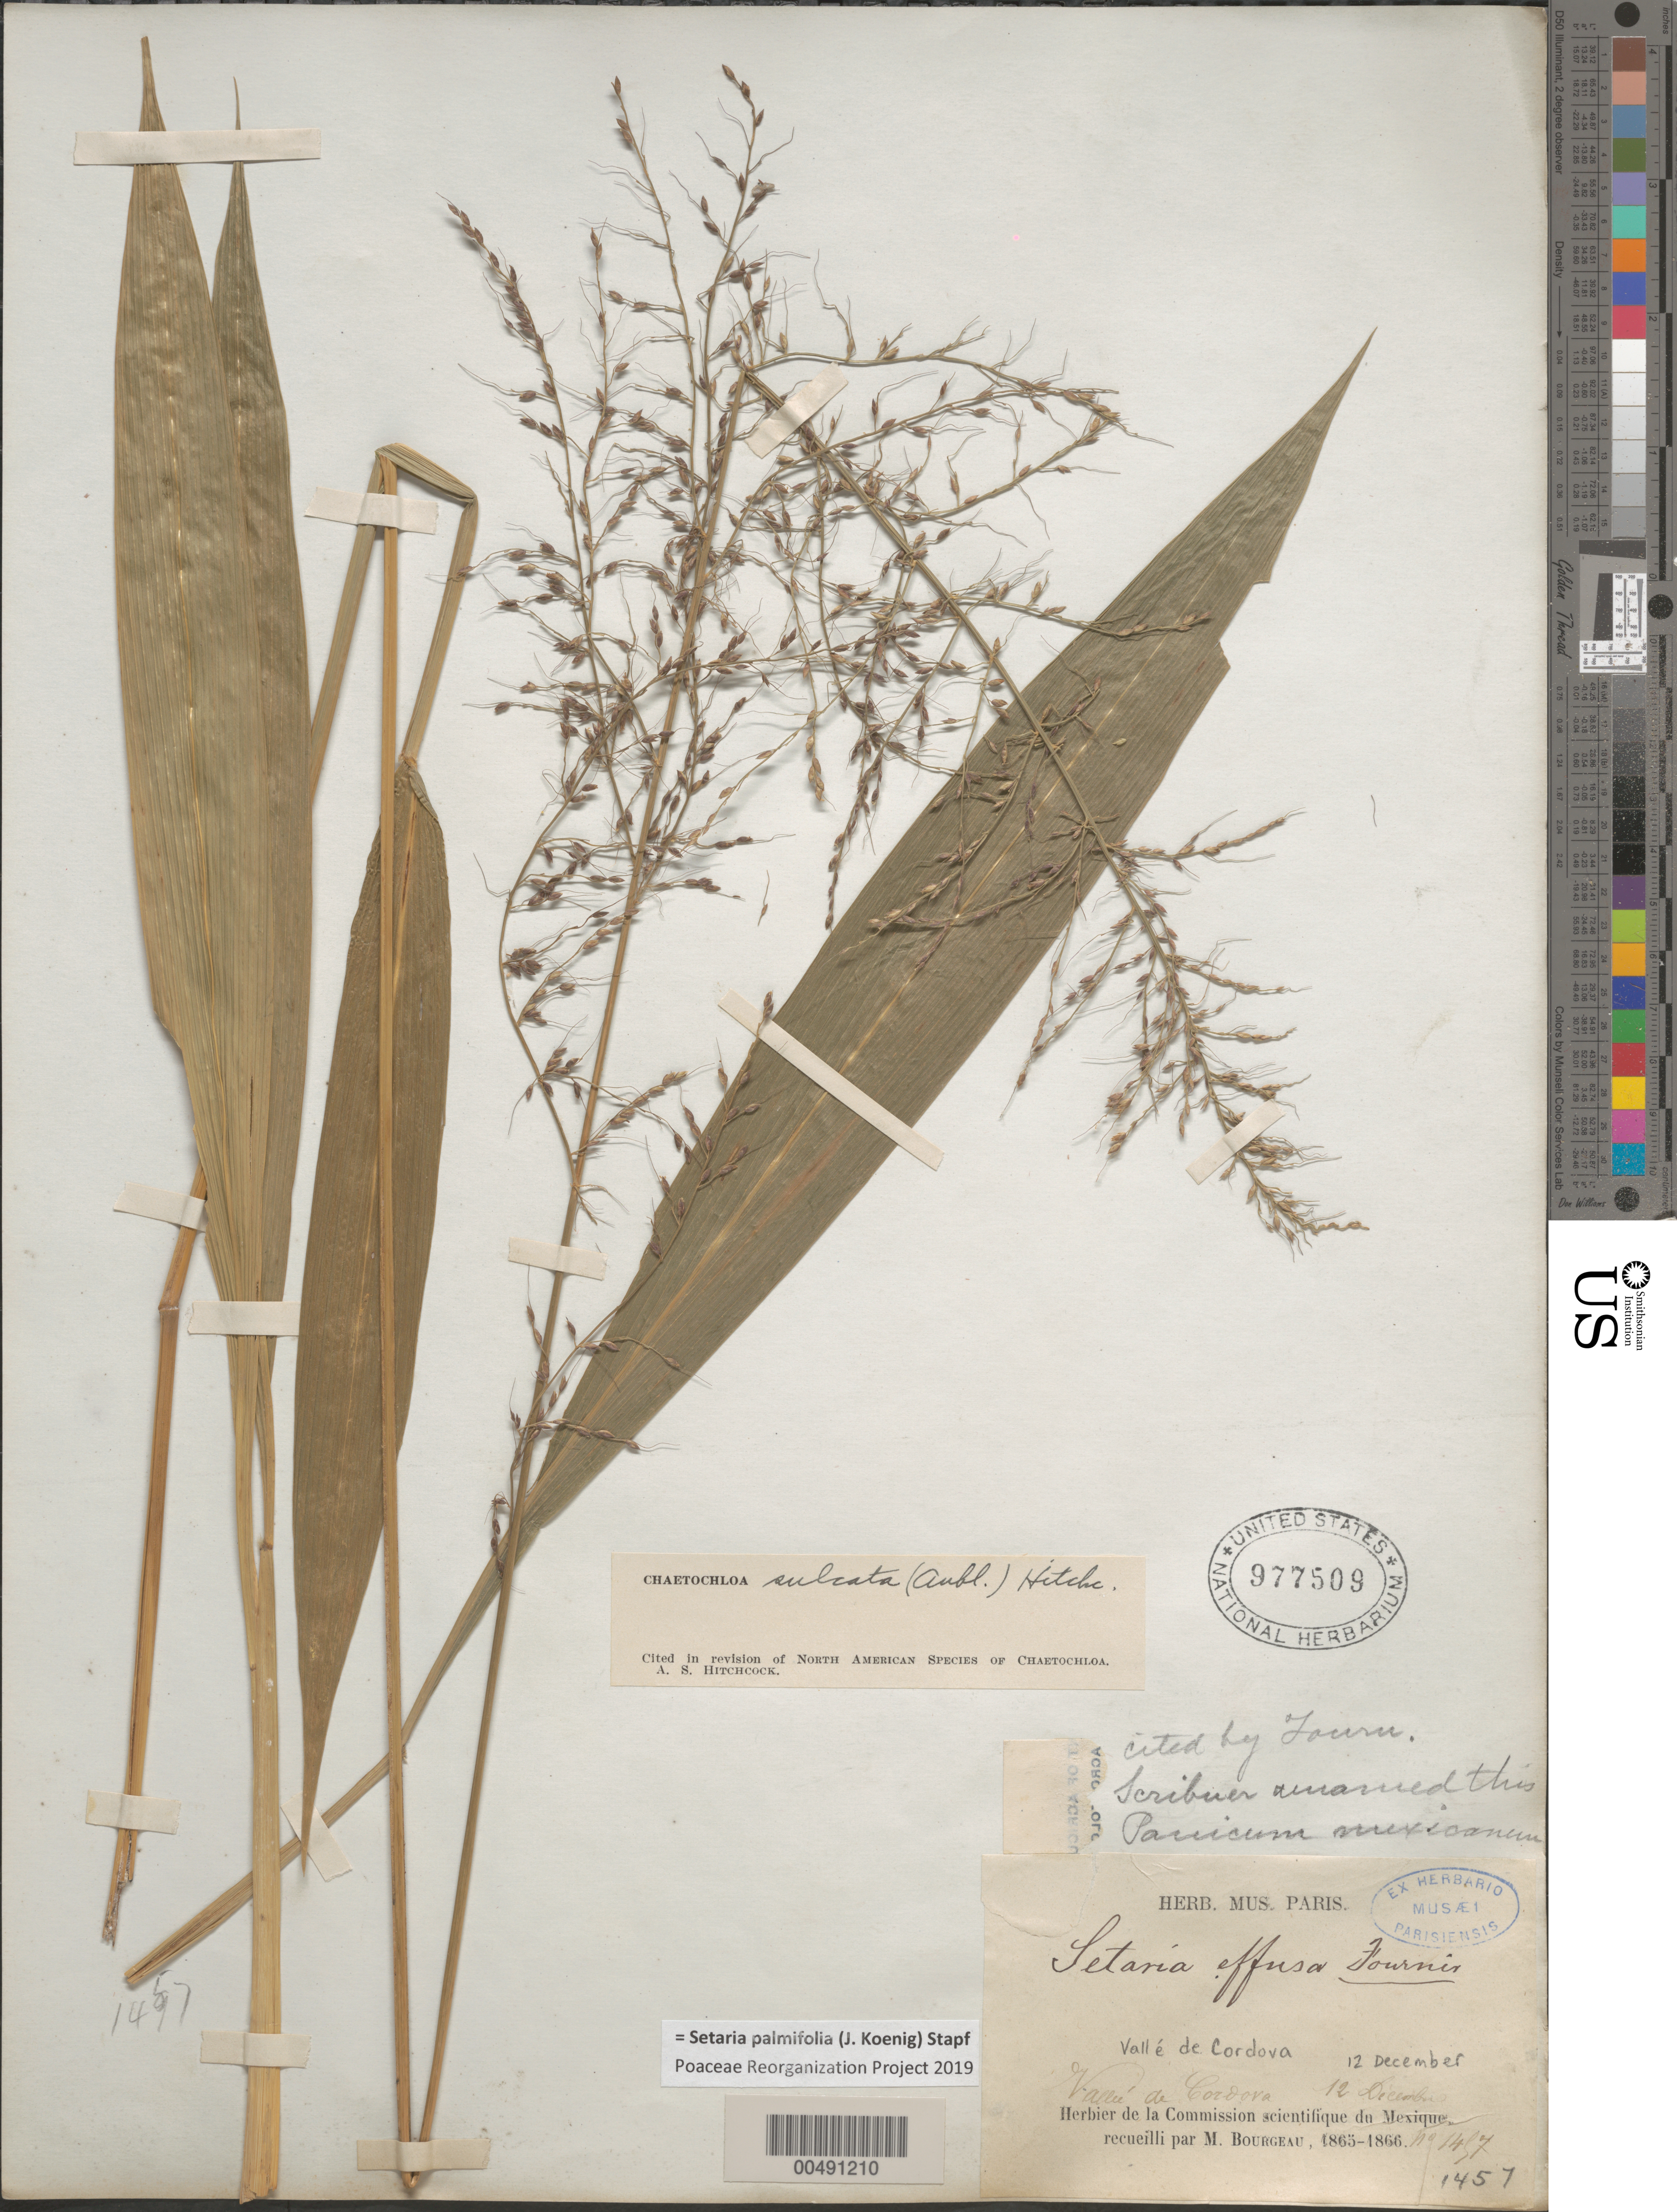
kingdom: Plantae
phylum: Tracheophyta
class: Liliopsida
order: Poales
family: Poaceae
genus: Setaria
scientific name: Setaria palmifolia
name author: (J. Koenig) Stapf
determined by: Poaceae Reorganization Project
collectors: E. Bourgeau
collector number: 1457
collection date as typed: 12 Dec 1865 or 12 Dec 1866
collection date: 1865-12-12 or 1866-12-12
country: Mexico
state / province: Veracruz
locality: Vallée de Cordova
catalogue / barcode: US 977509